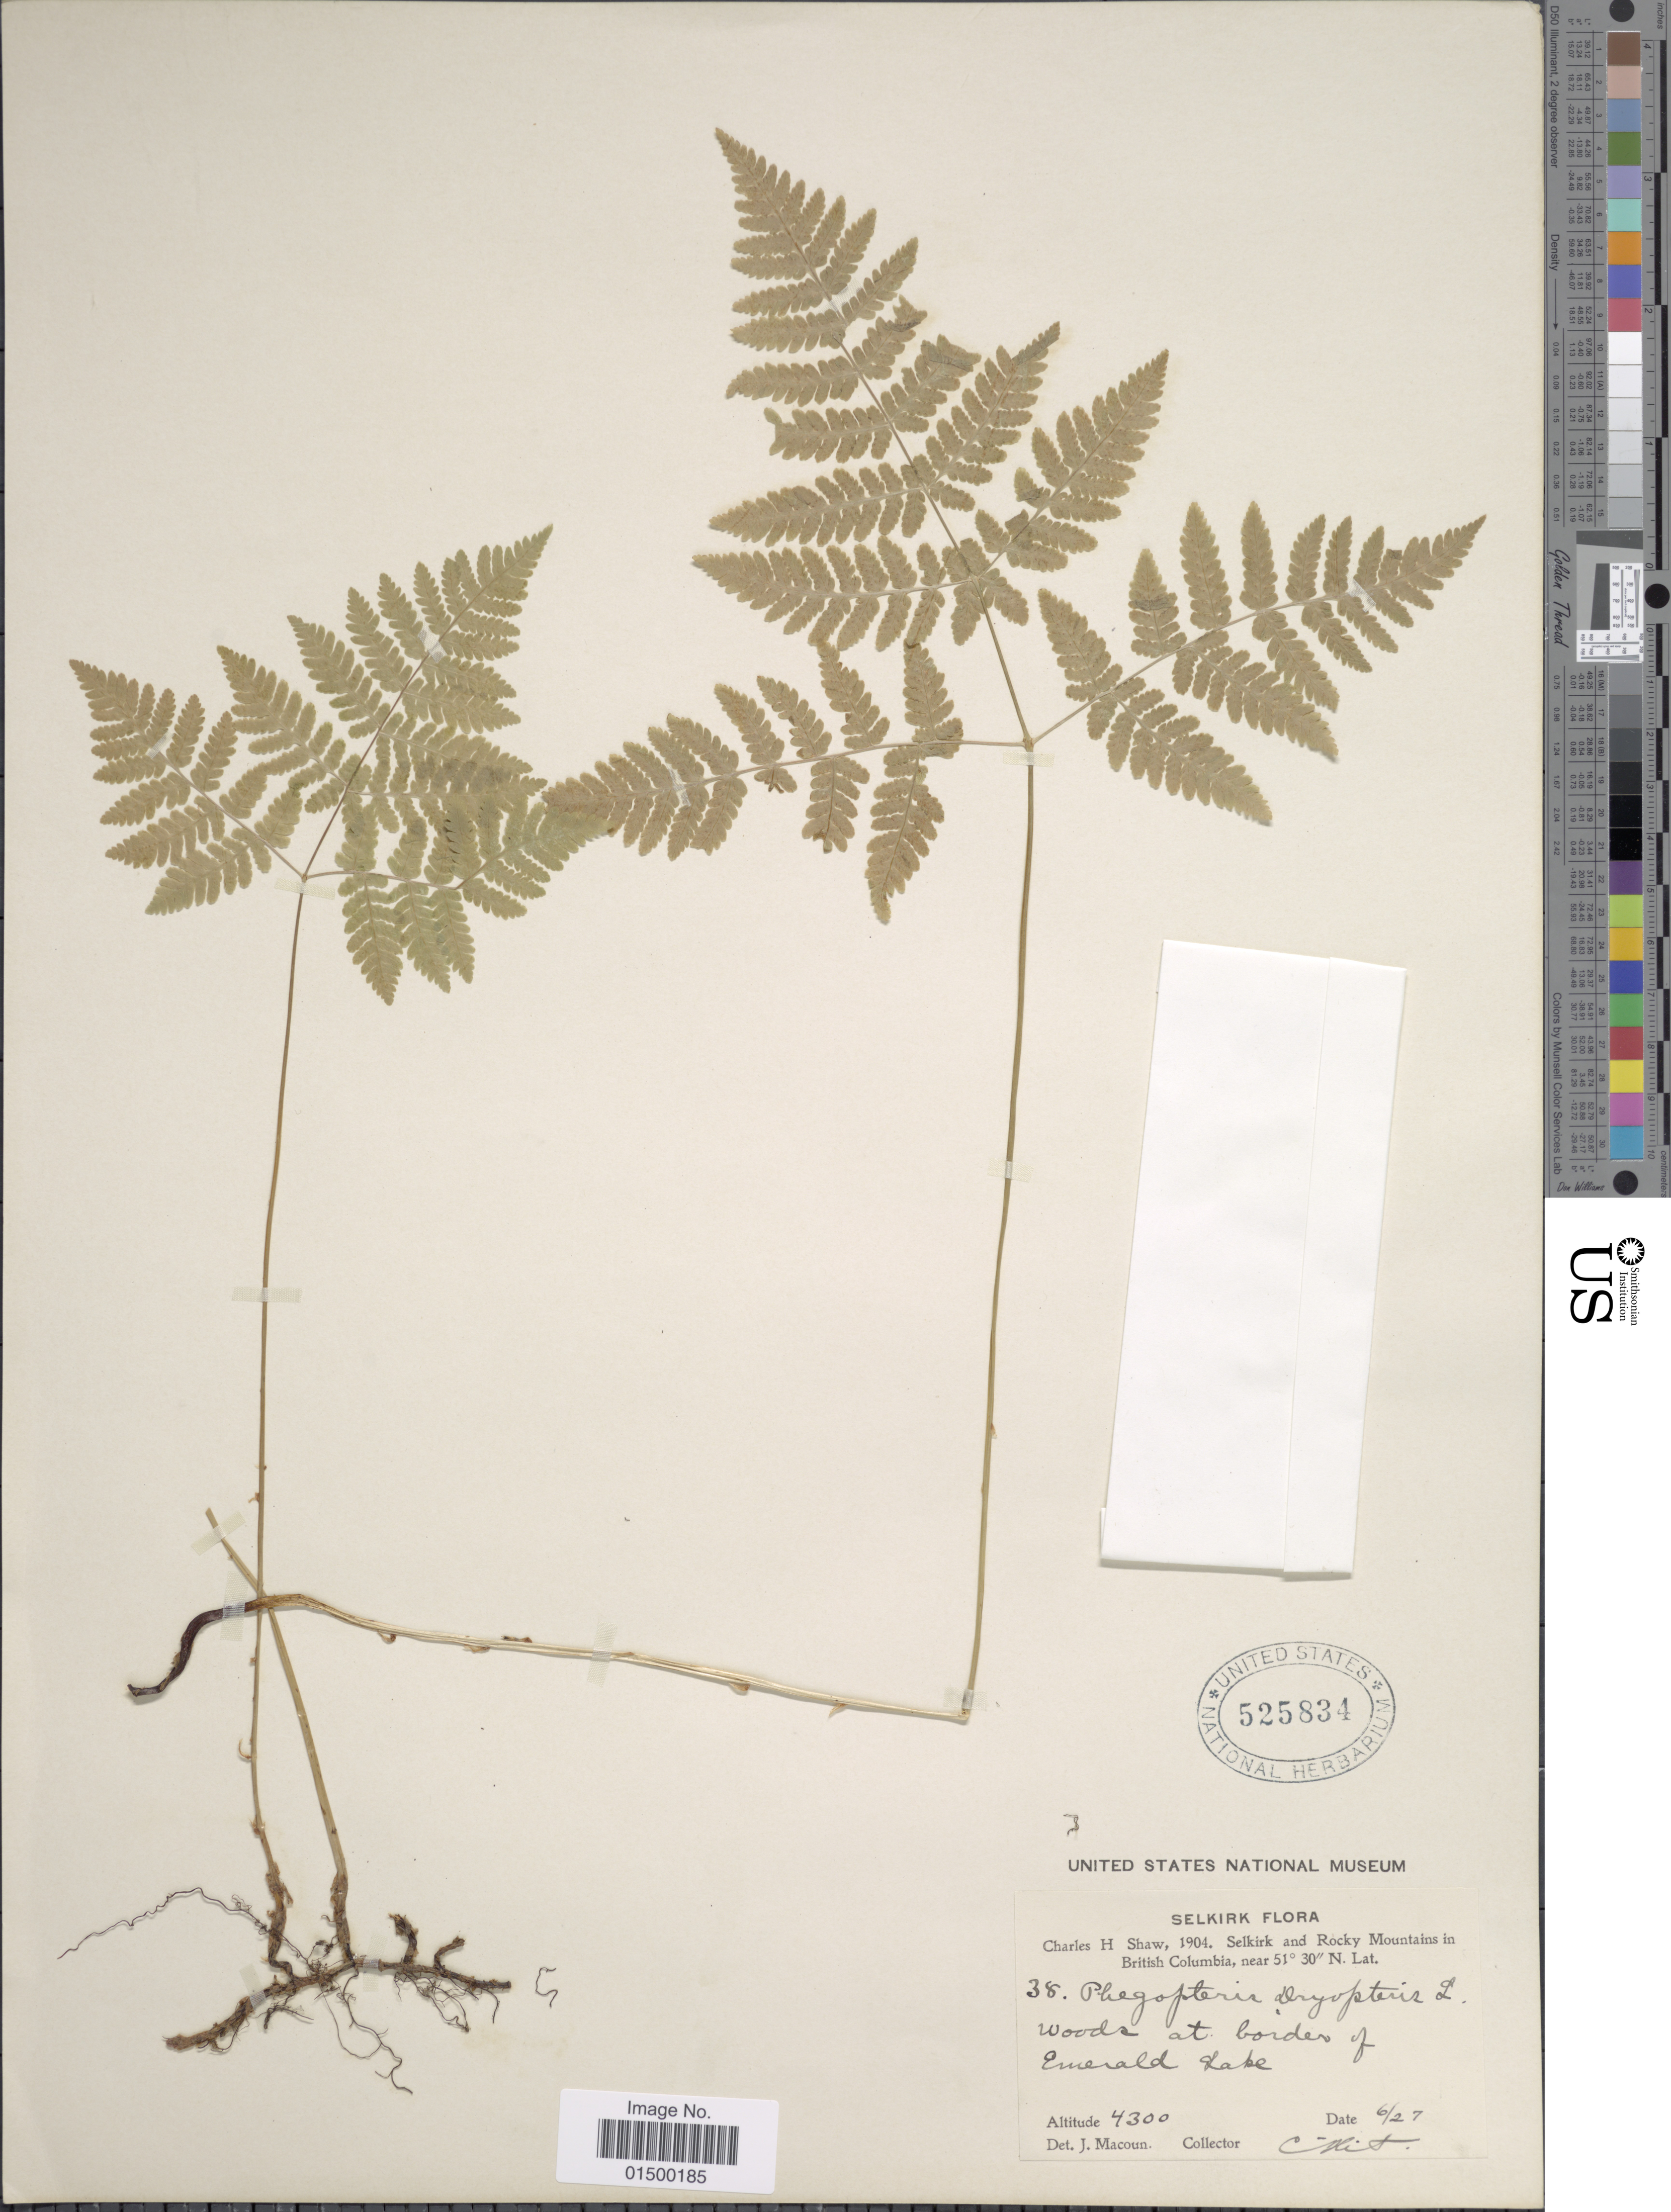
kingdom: Plantae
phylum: Tracheophyta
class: Polypodiopsida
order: Polypodiales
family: Cystopteridaceae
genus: Gymnocarpium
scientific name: Gymnocarpium disjunctum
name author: (Rupr.) Ching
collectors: C. Kit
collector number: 38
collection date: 1904-06-27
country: Canada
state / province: British Columbia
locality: Selrik and Rocky Mountains in British Columbia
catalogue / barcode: US 525834